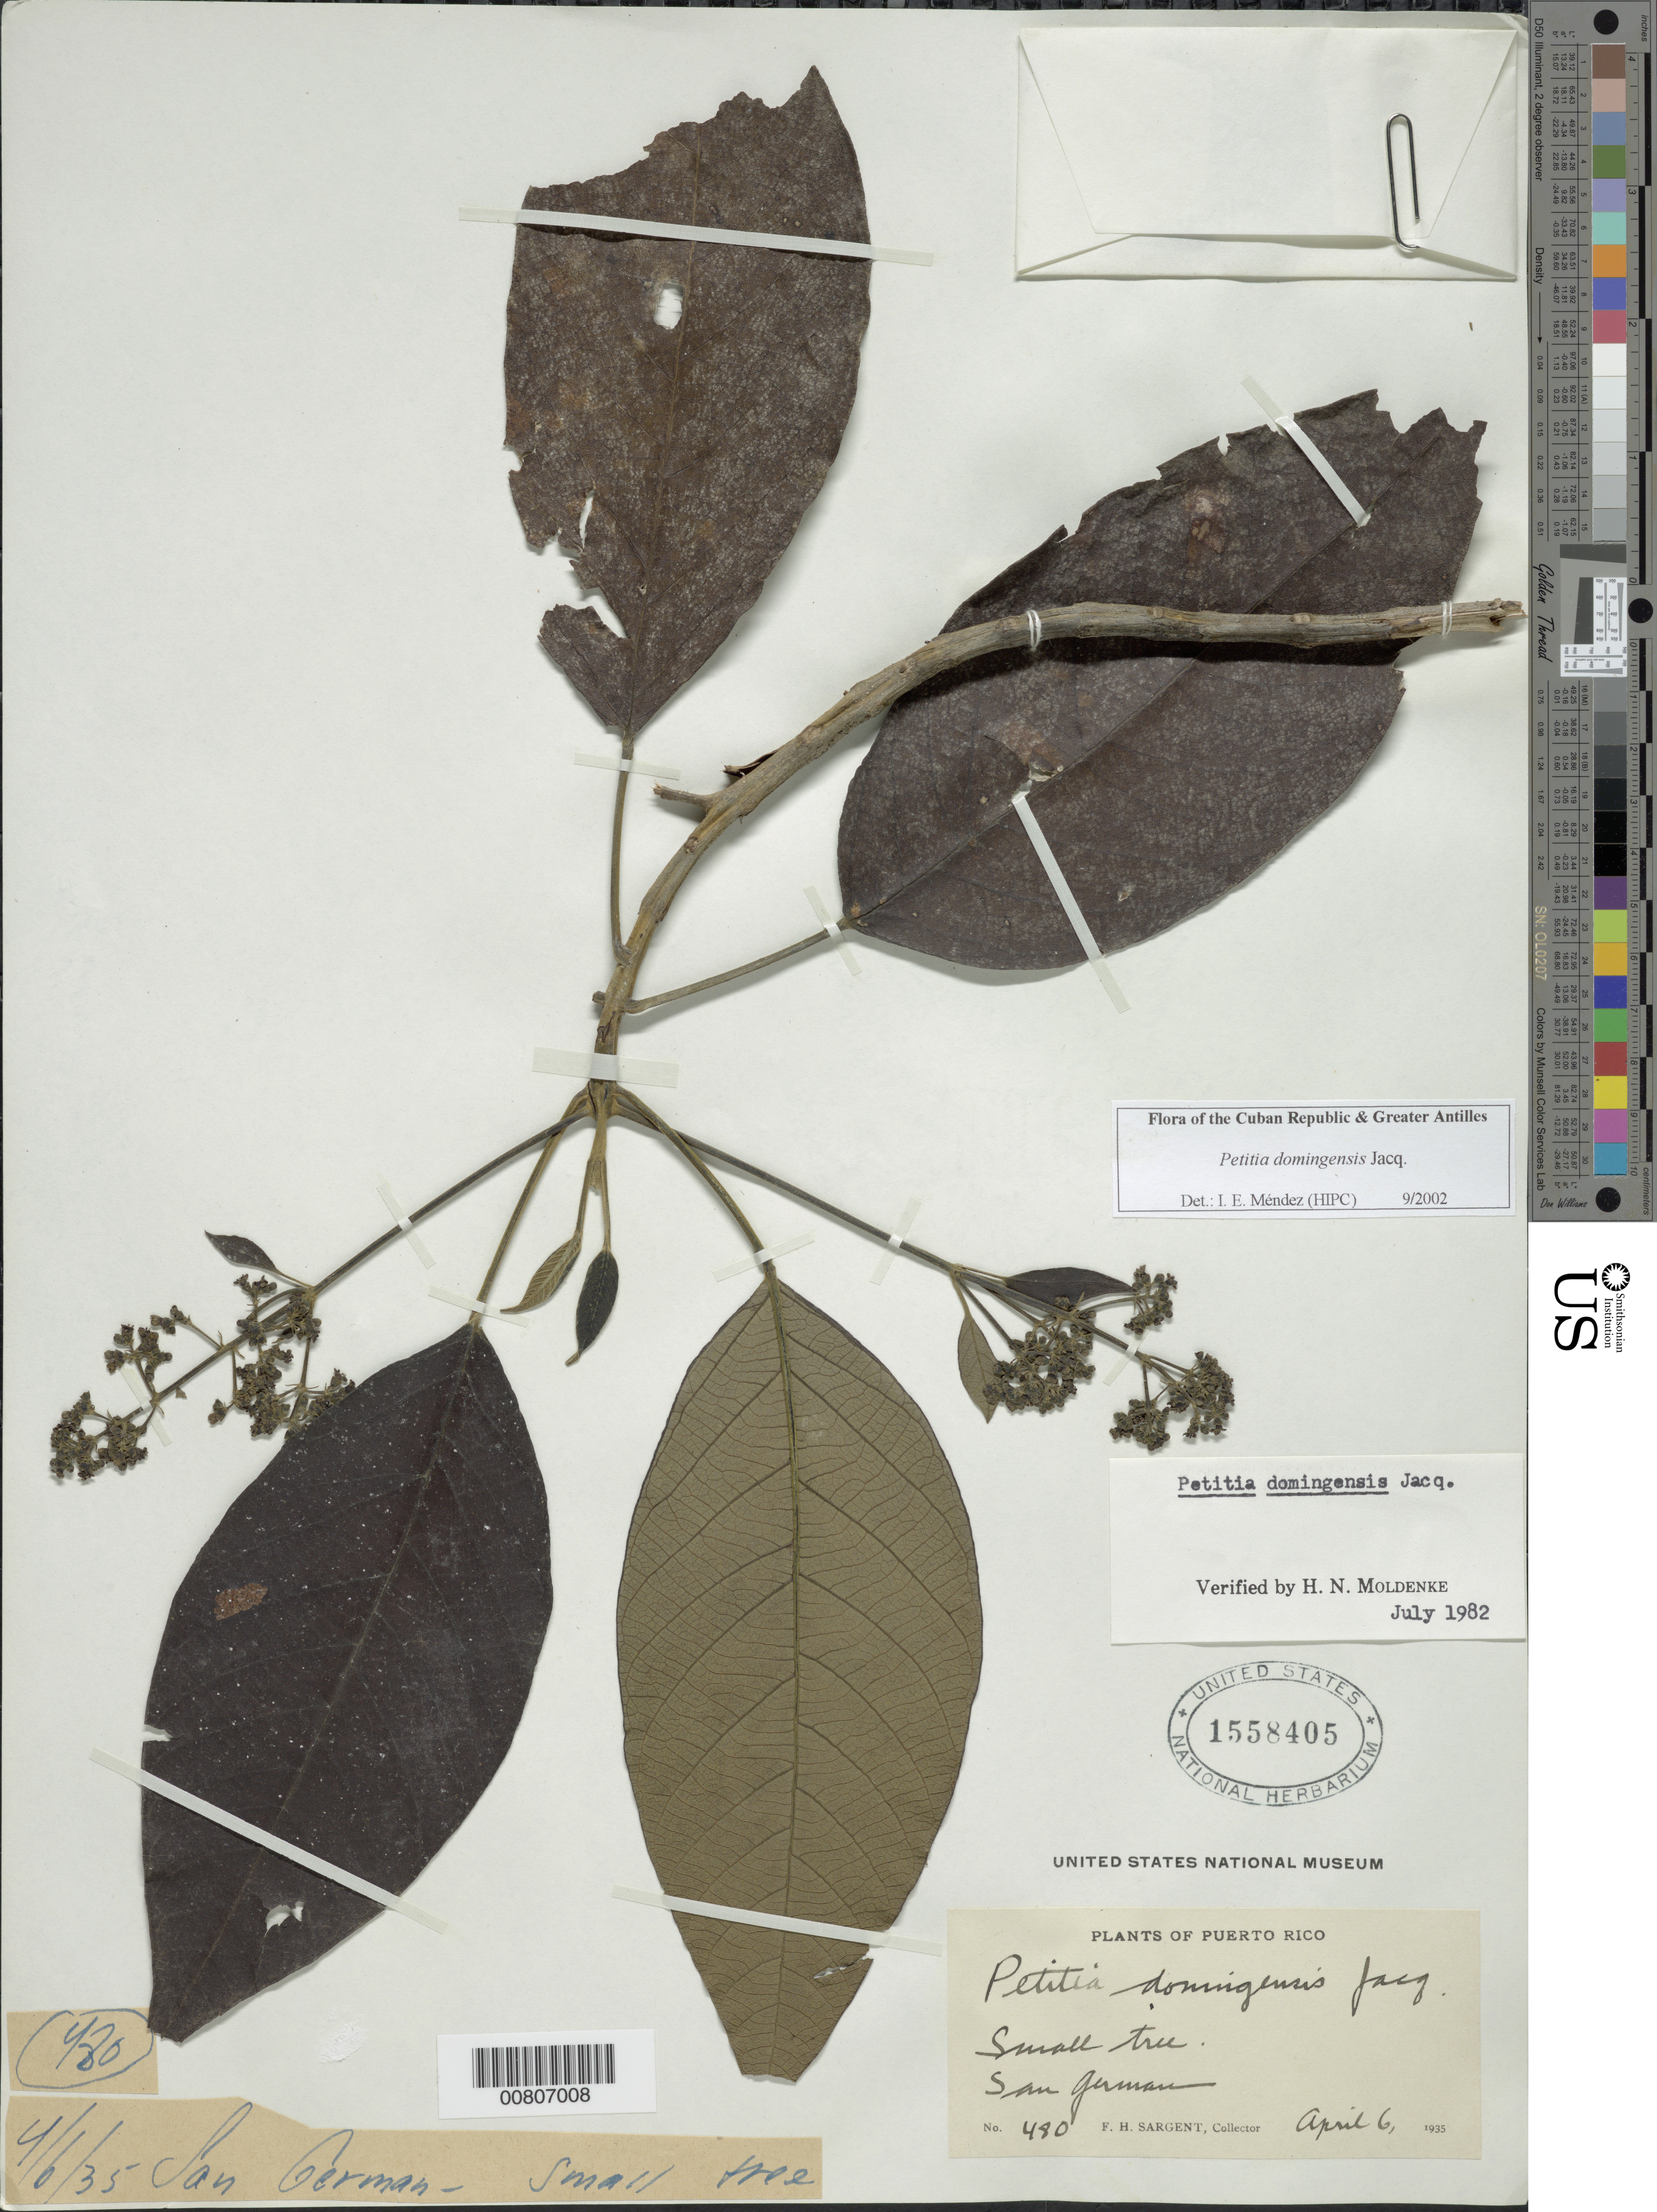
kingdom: Plantae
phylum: Tracheophyta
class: Magnoliopsida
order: Lamiales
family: Lamiaceae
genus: Petitia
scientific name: Petitia domingensis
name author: Jacq.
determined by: Méndez, Isidro E., (HIPC)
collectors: F. H. Sargent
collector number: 480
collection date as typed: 06 Apr 1935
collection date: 1935-04-06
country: Puerto Rico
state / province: San Germán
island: Puerto Rico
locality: San German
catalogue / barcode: US 1558405